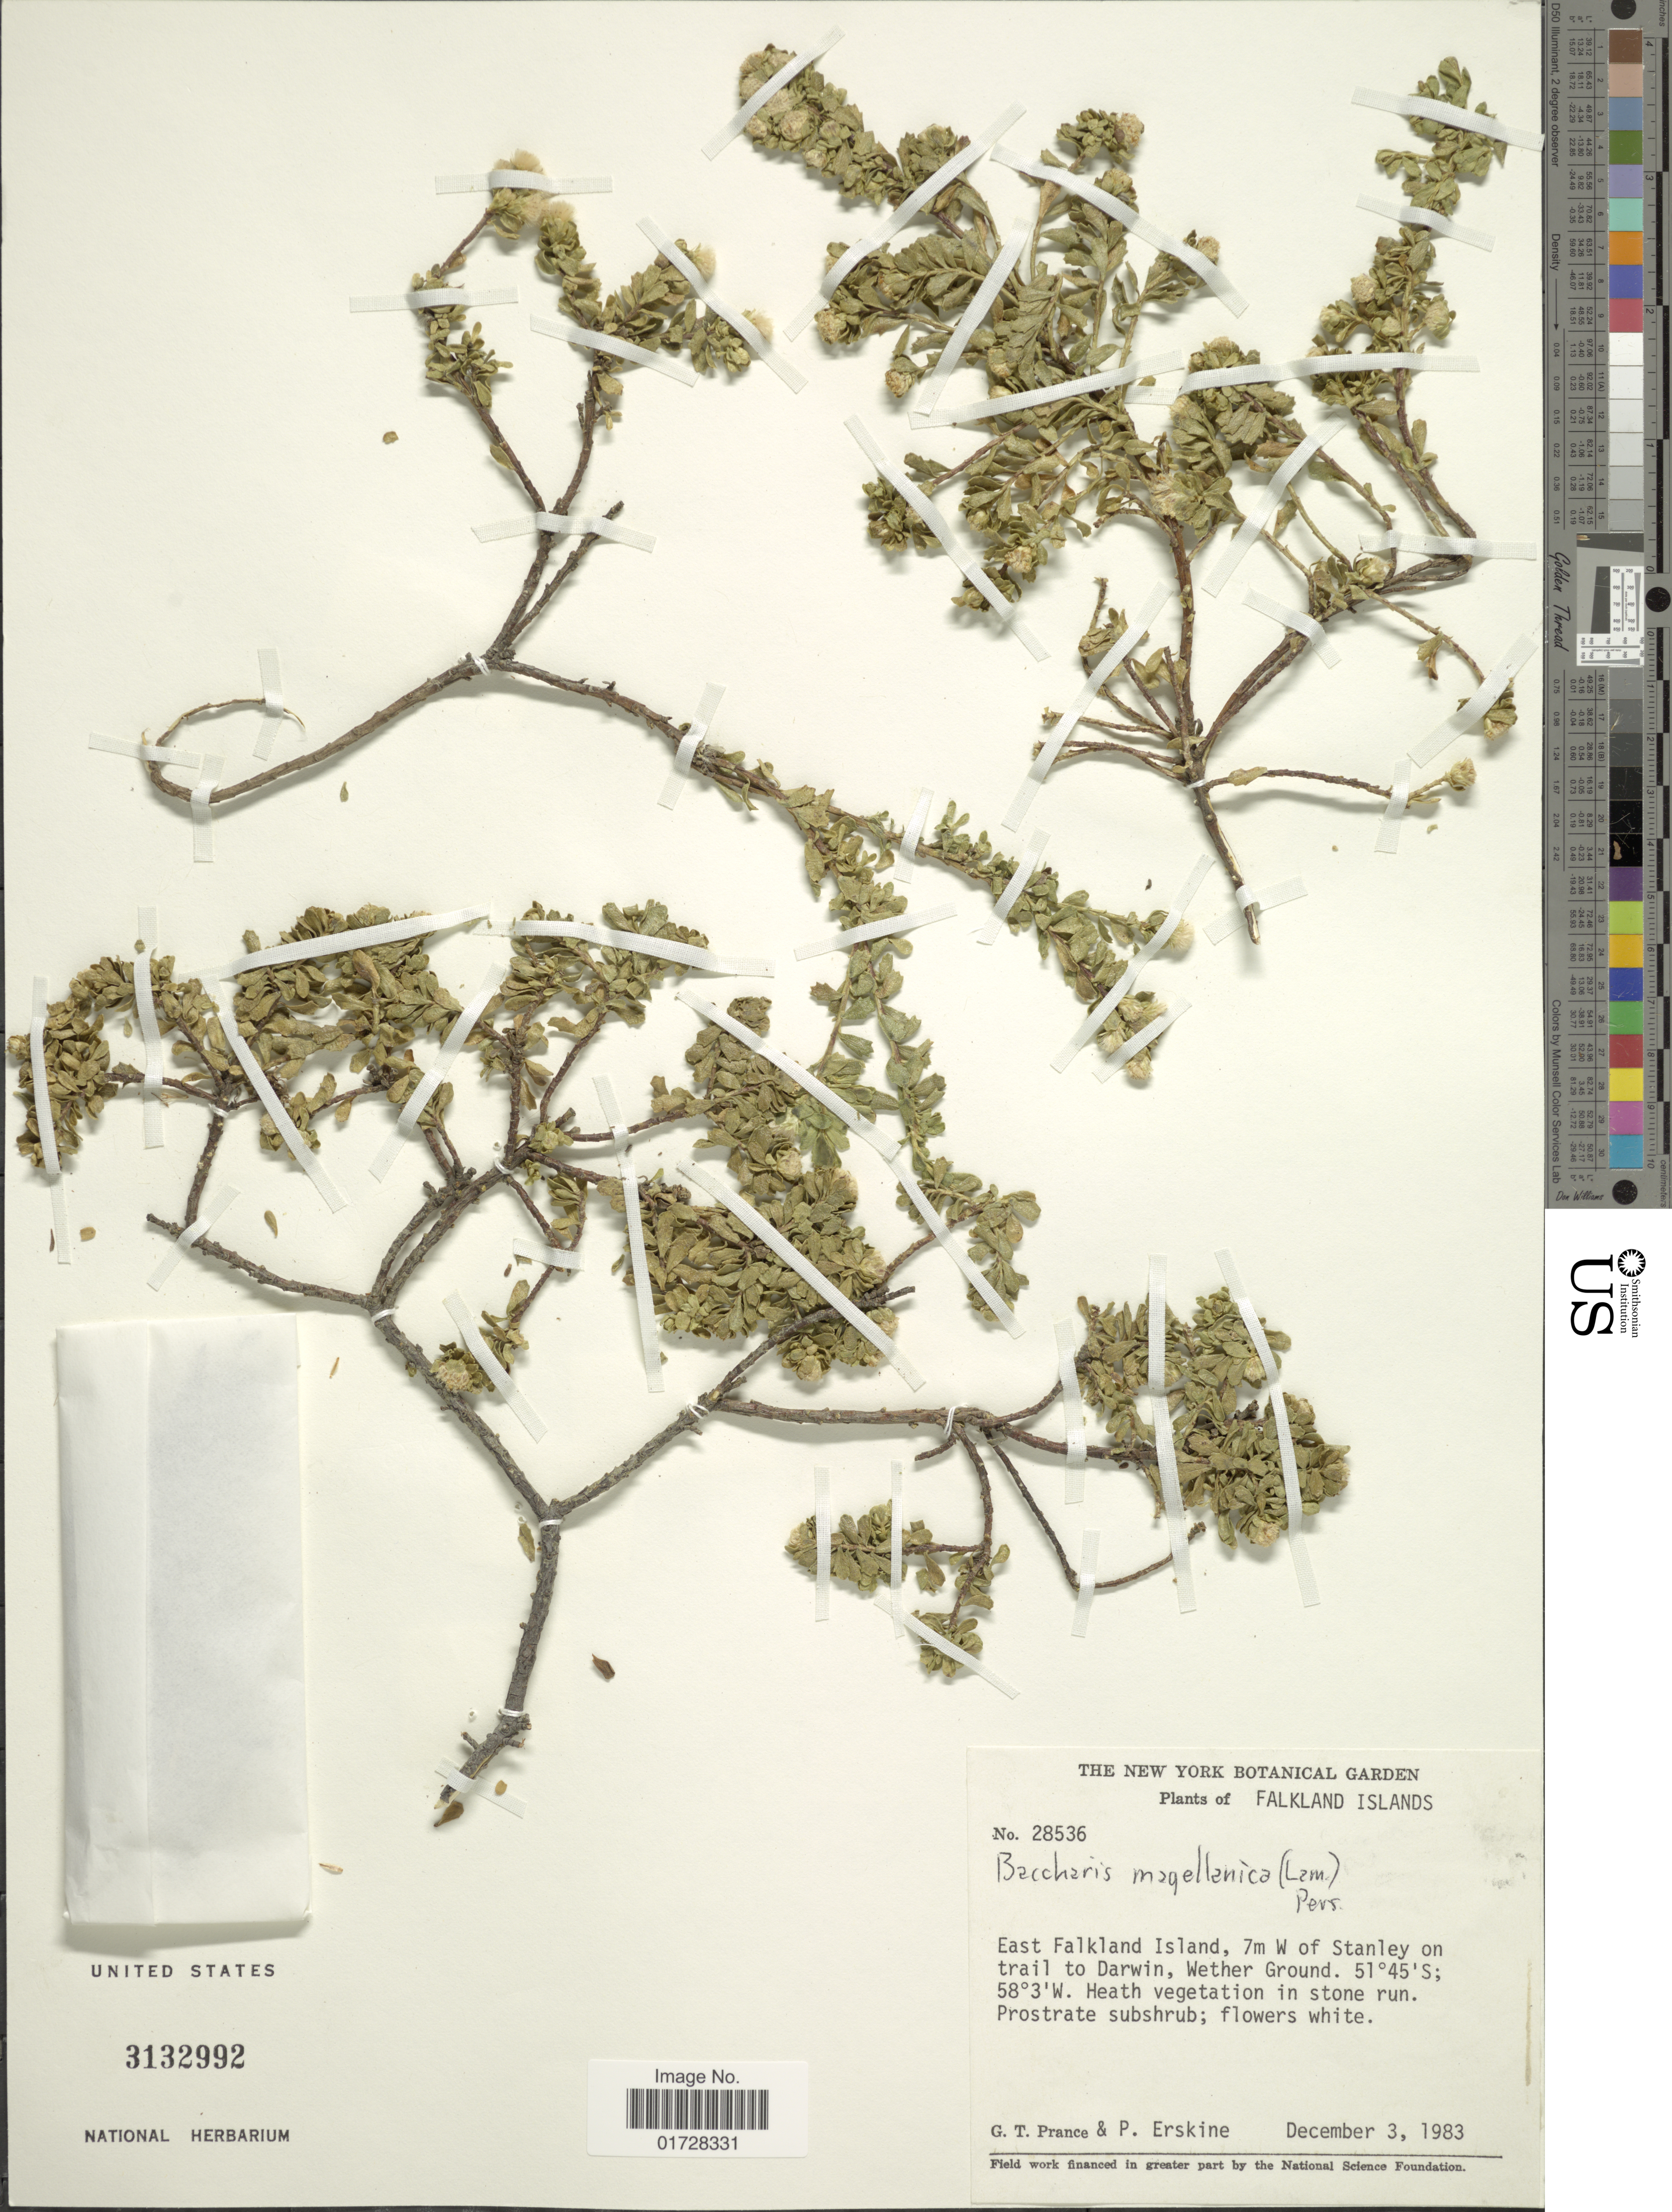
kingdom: Plantae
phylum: Tracheophyta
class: Magnoliopsida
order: Asterales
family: Asteraceae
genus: Baccharis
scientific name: Baccharis tricuneata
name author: (L. f.) Pers.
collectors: G. T. Prance & P. Erskine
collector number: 28536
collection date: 1983-12-03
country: Falkland Islands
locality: East Falkland Island, W of Stanley on trail to Darwin, Wether Ground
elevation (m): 7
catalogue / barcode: US 3132992